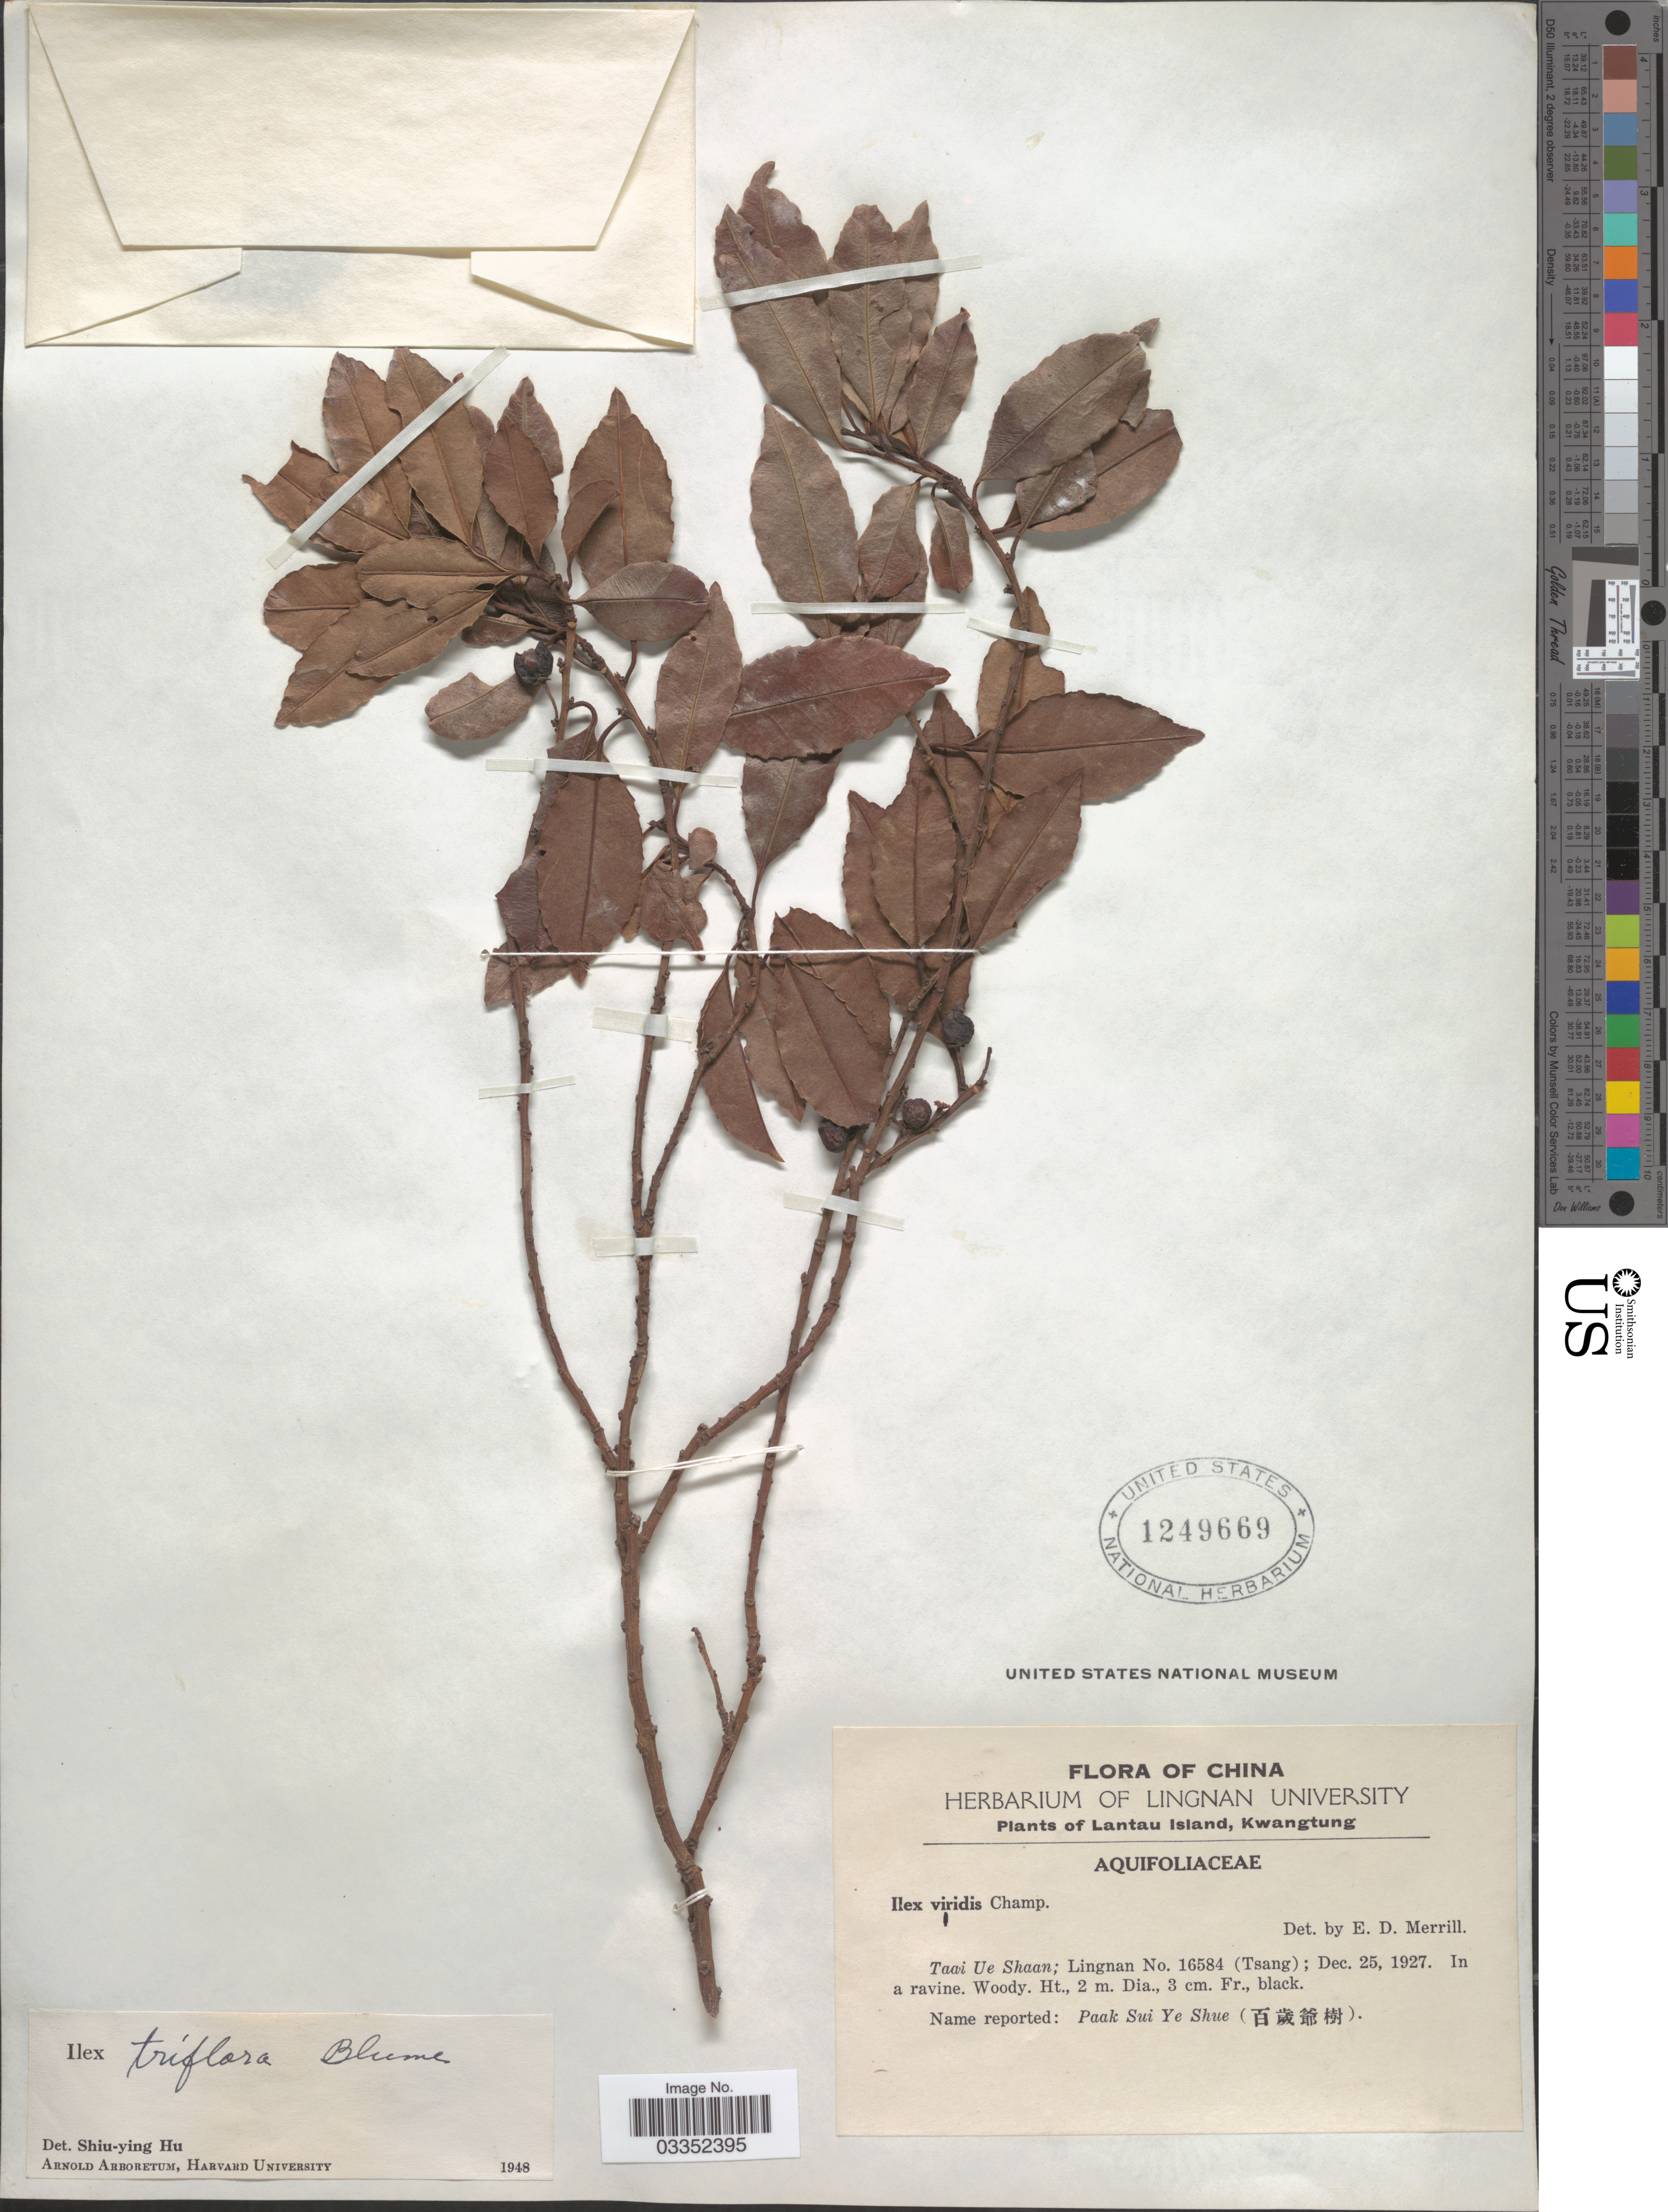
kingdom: Plantae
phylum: Tracheophyta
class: Magnoliopsida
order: Aquifoliales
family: Aquifoliaceae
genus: Ilex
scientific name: Ilex triflora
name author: Blume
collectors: -- Tsang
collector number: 16584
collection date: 1927-12-25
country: China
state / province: Guangdong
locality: Lantau Island, Kwangtung, Taai Ue Shaan; Lingnan.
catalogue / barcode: US 1249669